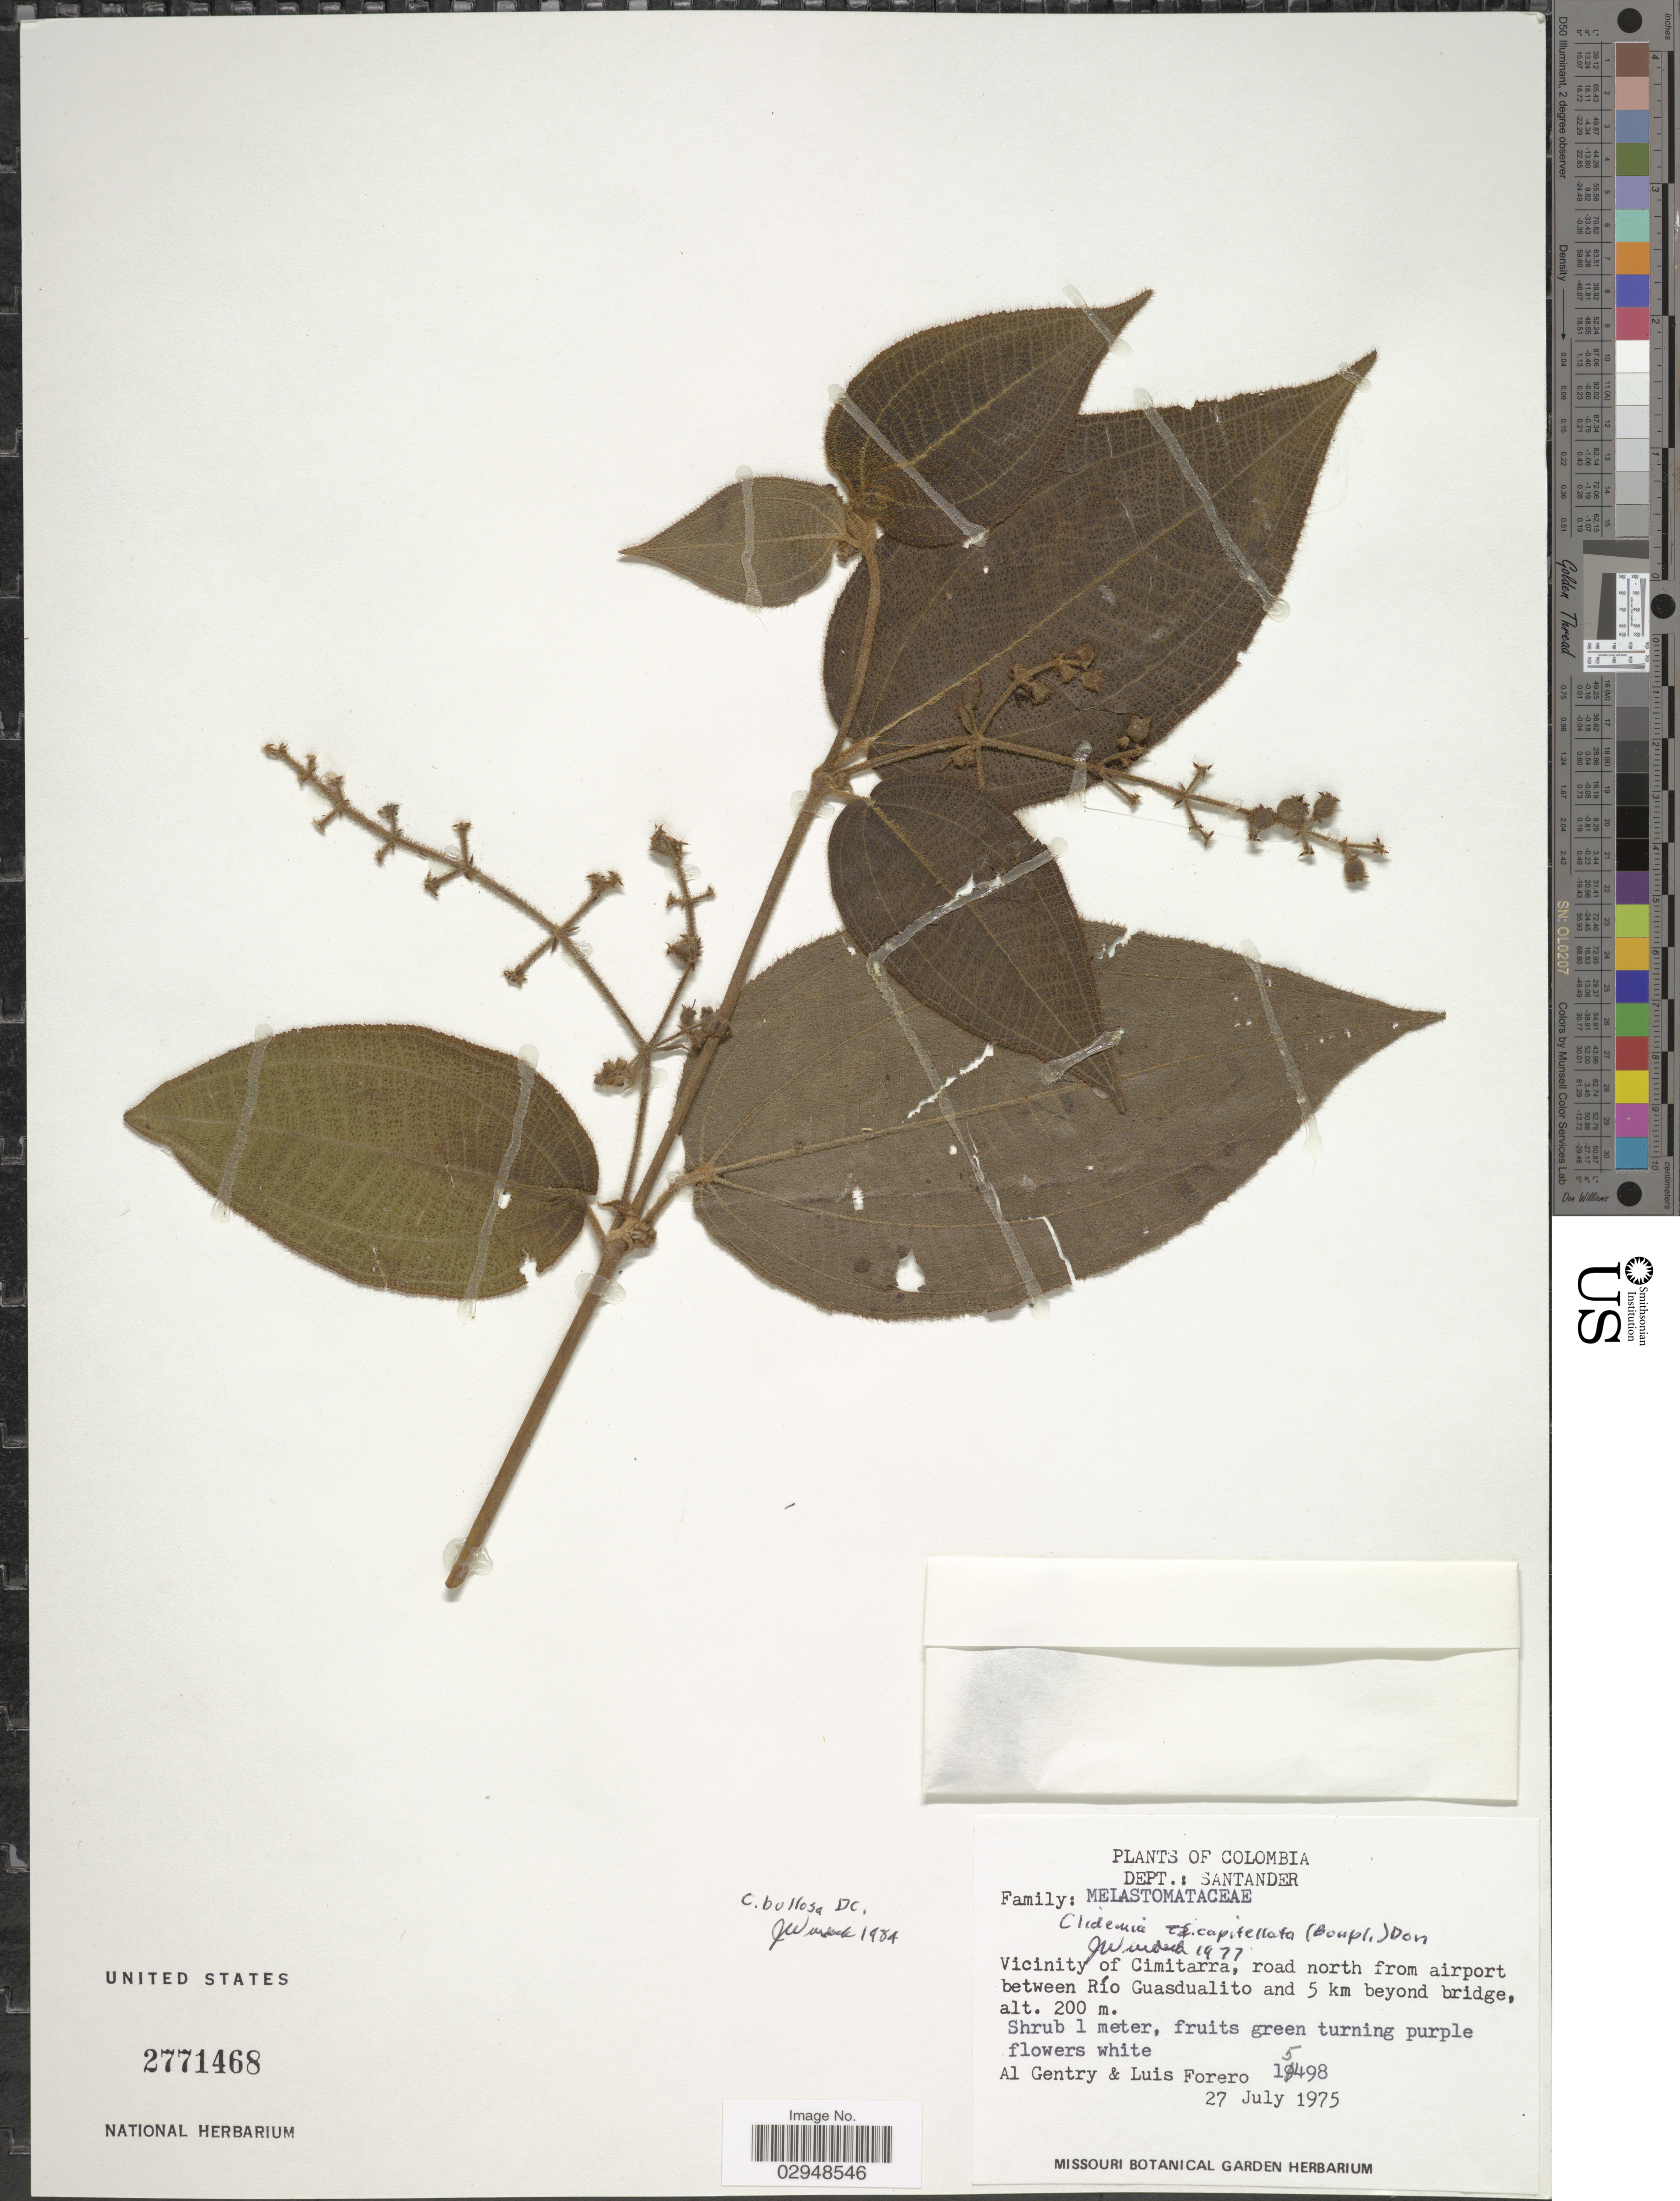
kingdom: Plantae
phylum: Tracheophyta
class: Magnoliopsida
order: Myrtales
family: Melastomataceae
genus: Clidemia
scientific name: Clidemia bullosa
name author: DC.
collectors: A. H. Gentry & L. Forero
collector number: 15498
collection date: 1975-07-27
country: Colombia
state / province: Santander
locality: Dept.: Santander. Vicinity of Cimitarra, road north from airport between Río Guasdualito and 5 km beyond bridge.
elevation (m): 200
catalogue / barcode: US 2771468